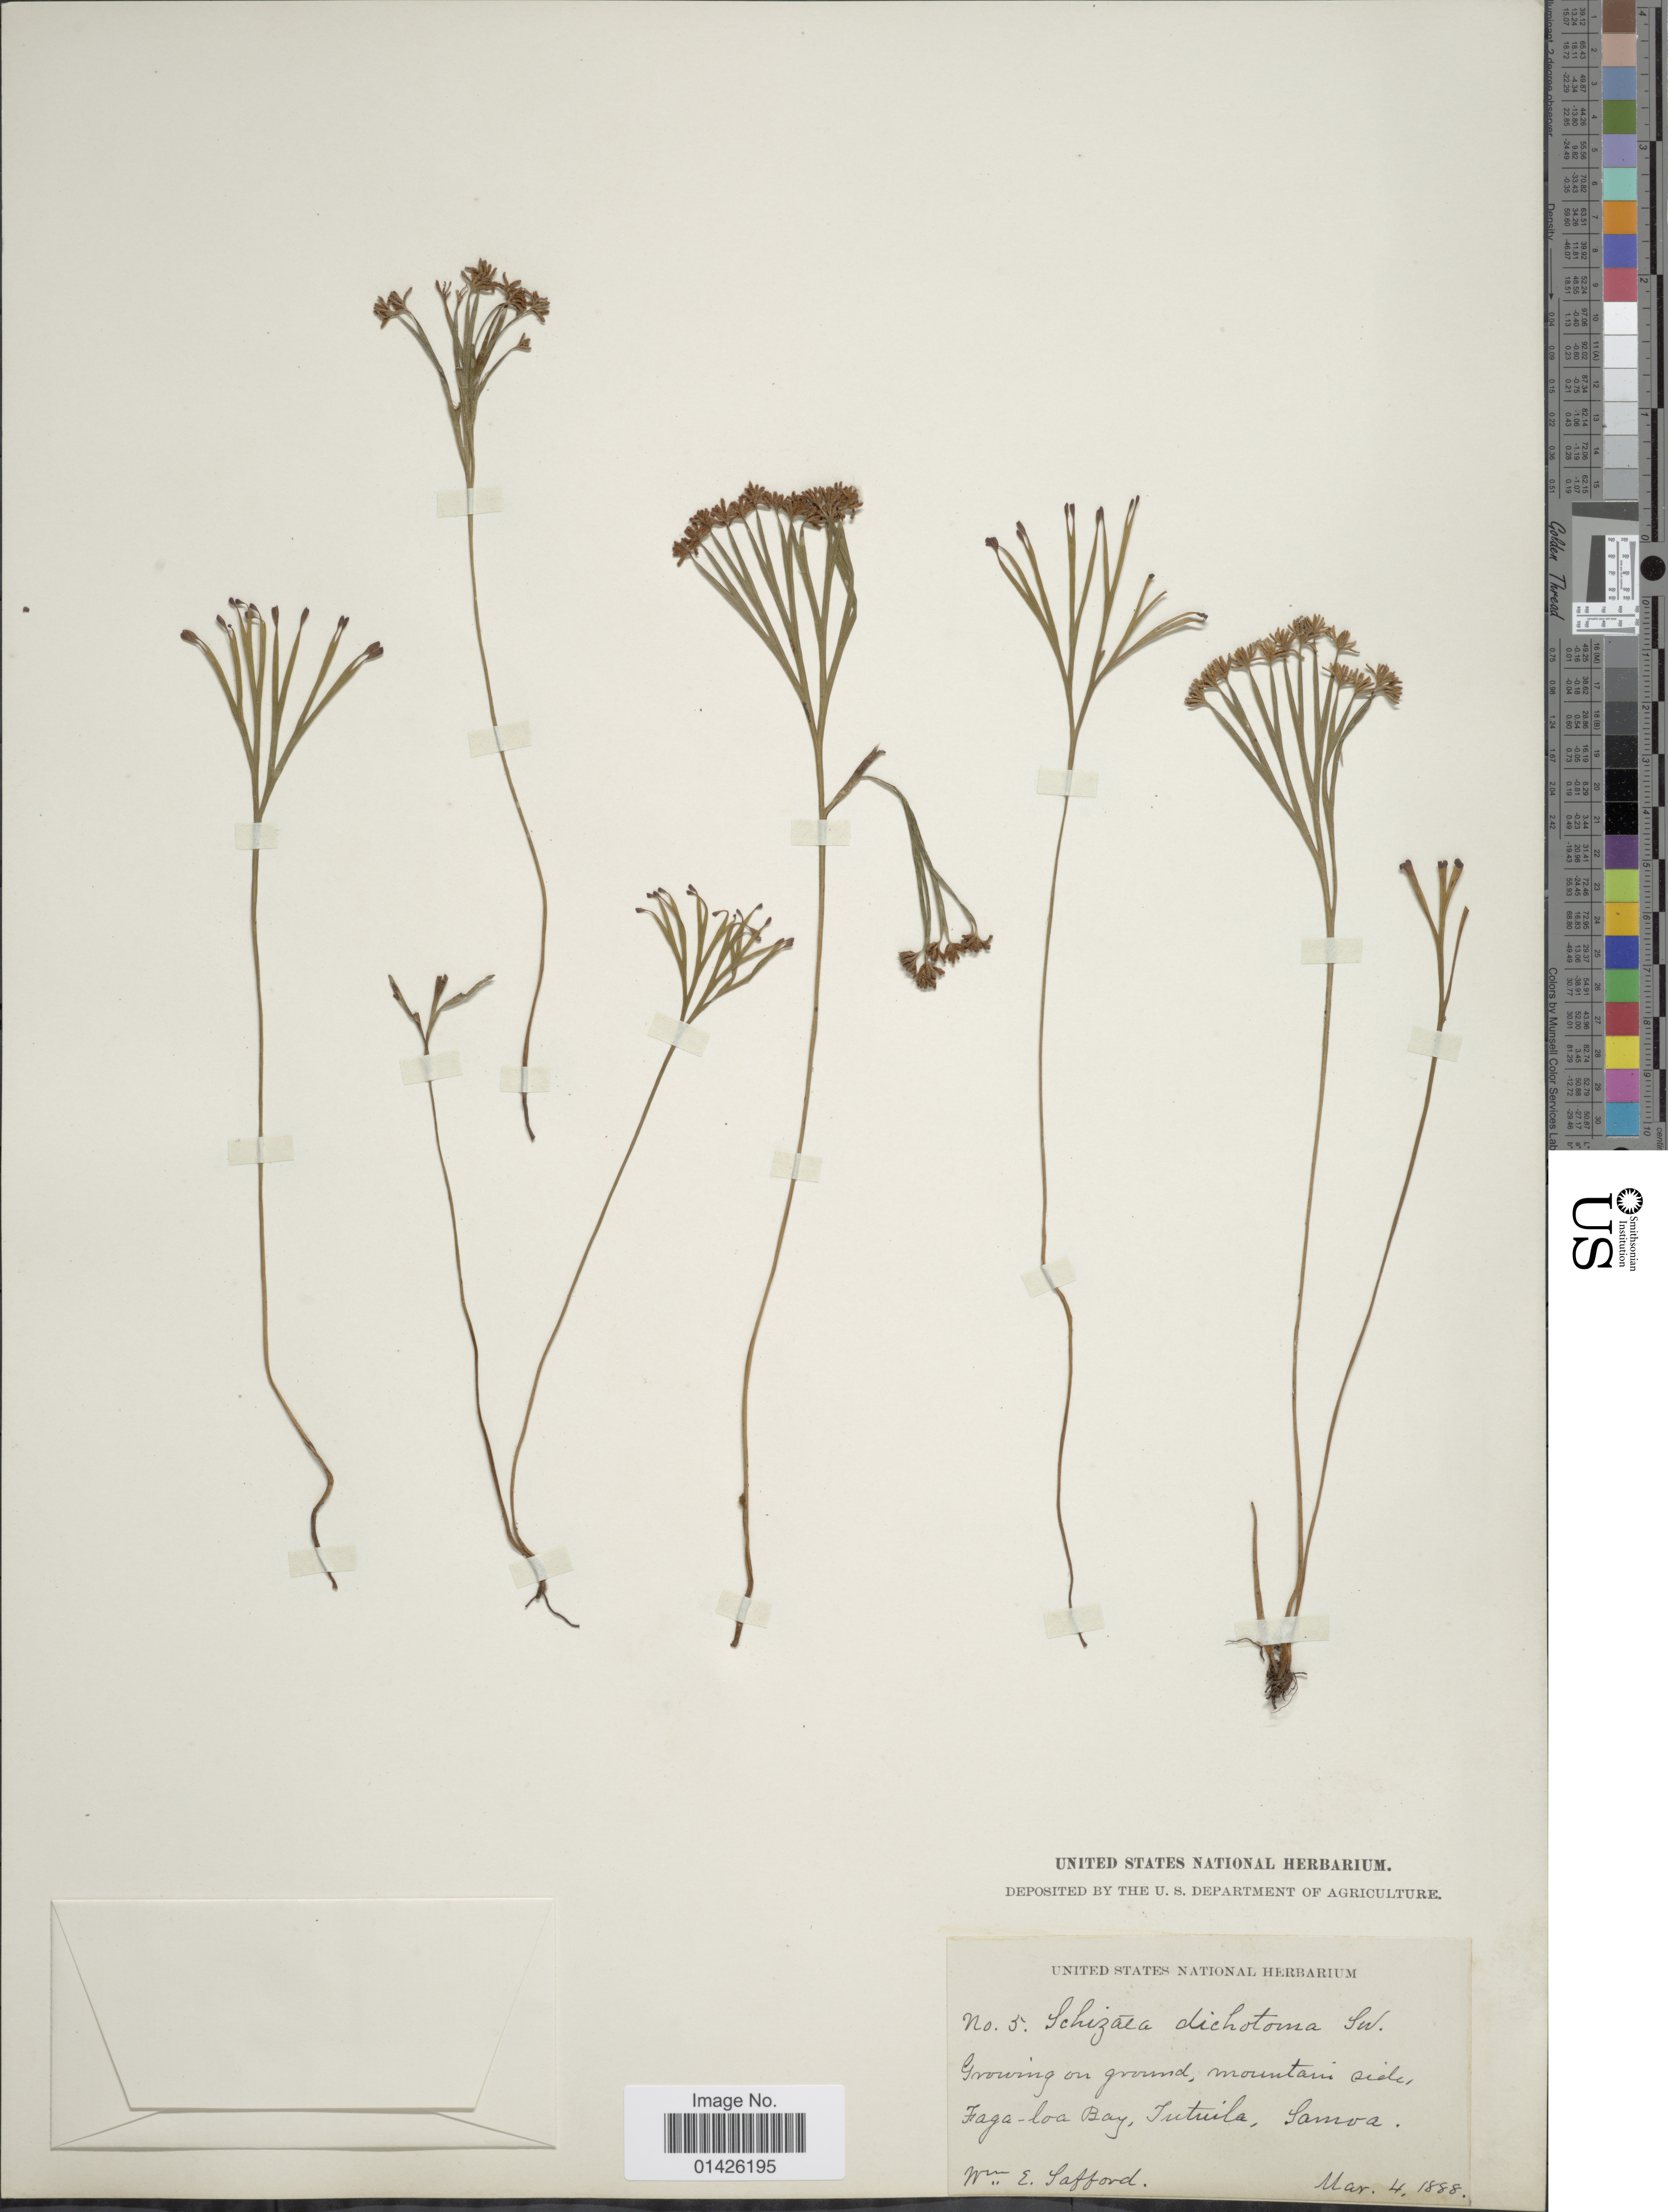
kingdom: Plantae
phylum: Tracheophyta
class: Polypodiopsida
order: Schizaeales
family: Schizaeaceae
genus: Schizaea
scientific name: Schizaea dichotoma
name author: (L.) J. Sm.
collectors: W. E. Safford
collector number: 5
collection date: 1888-03-04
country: American Samoa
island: Tau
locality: Mountain side, Faga-loa Bay, Tutuila, Samoa